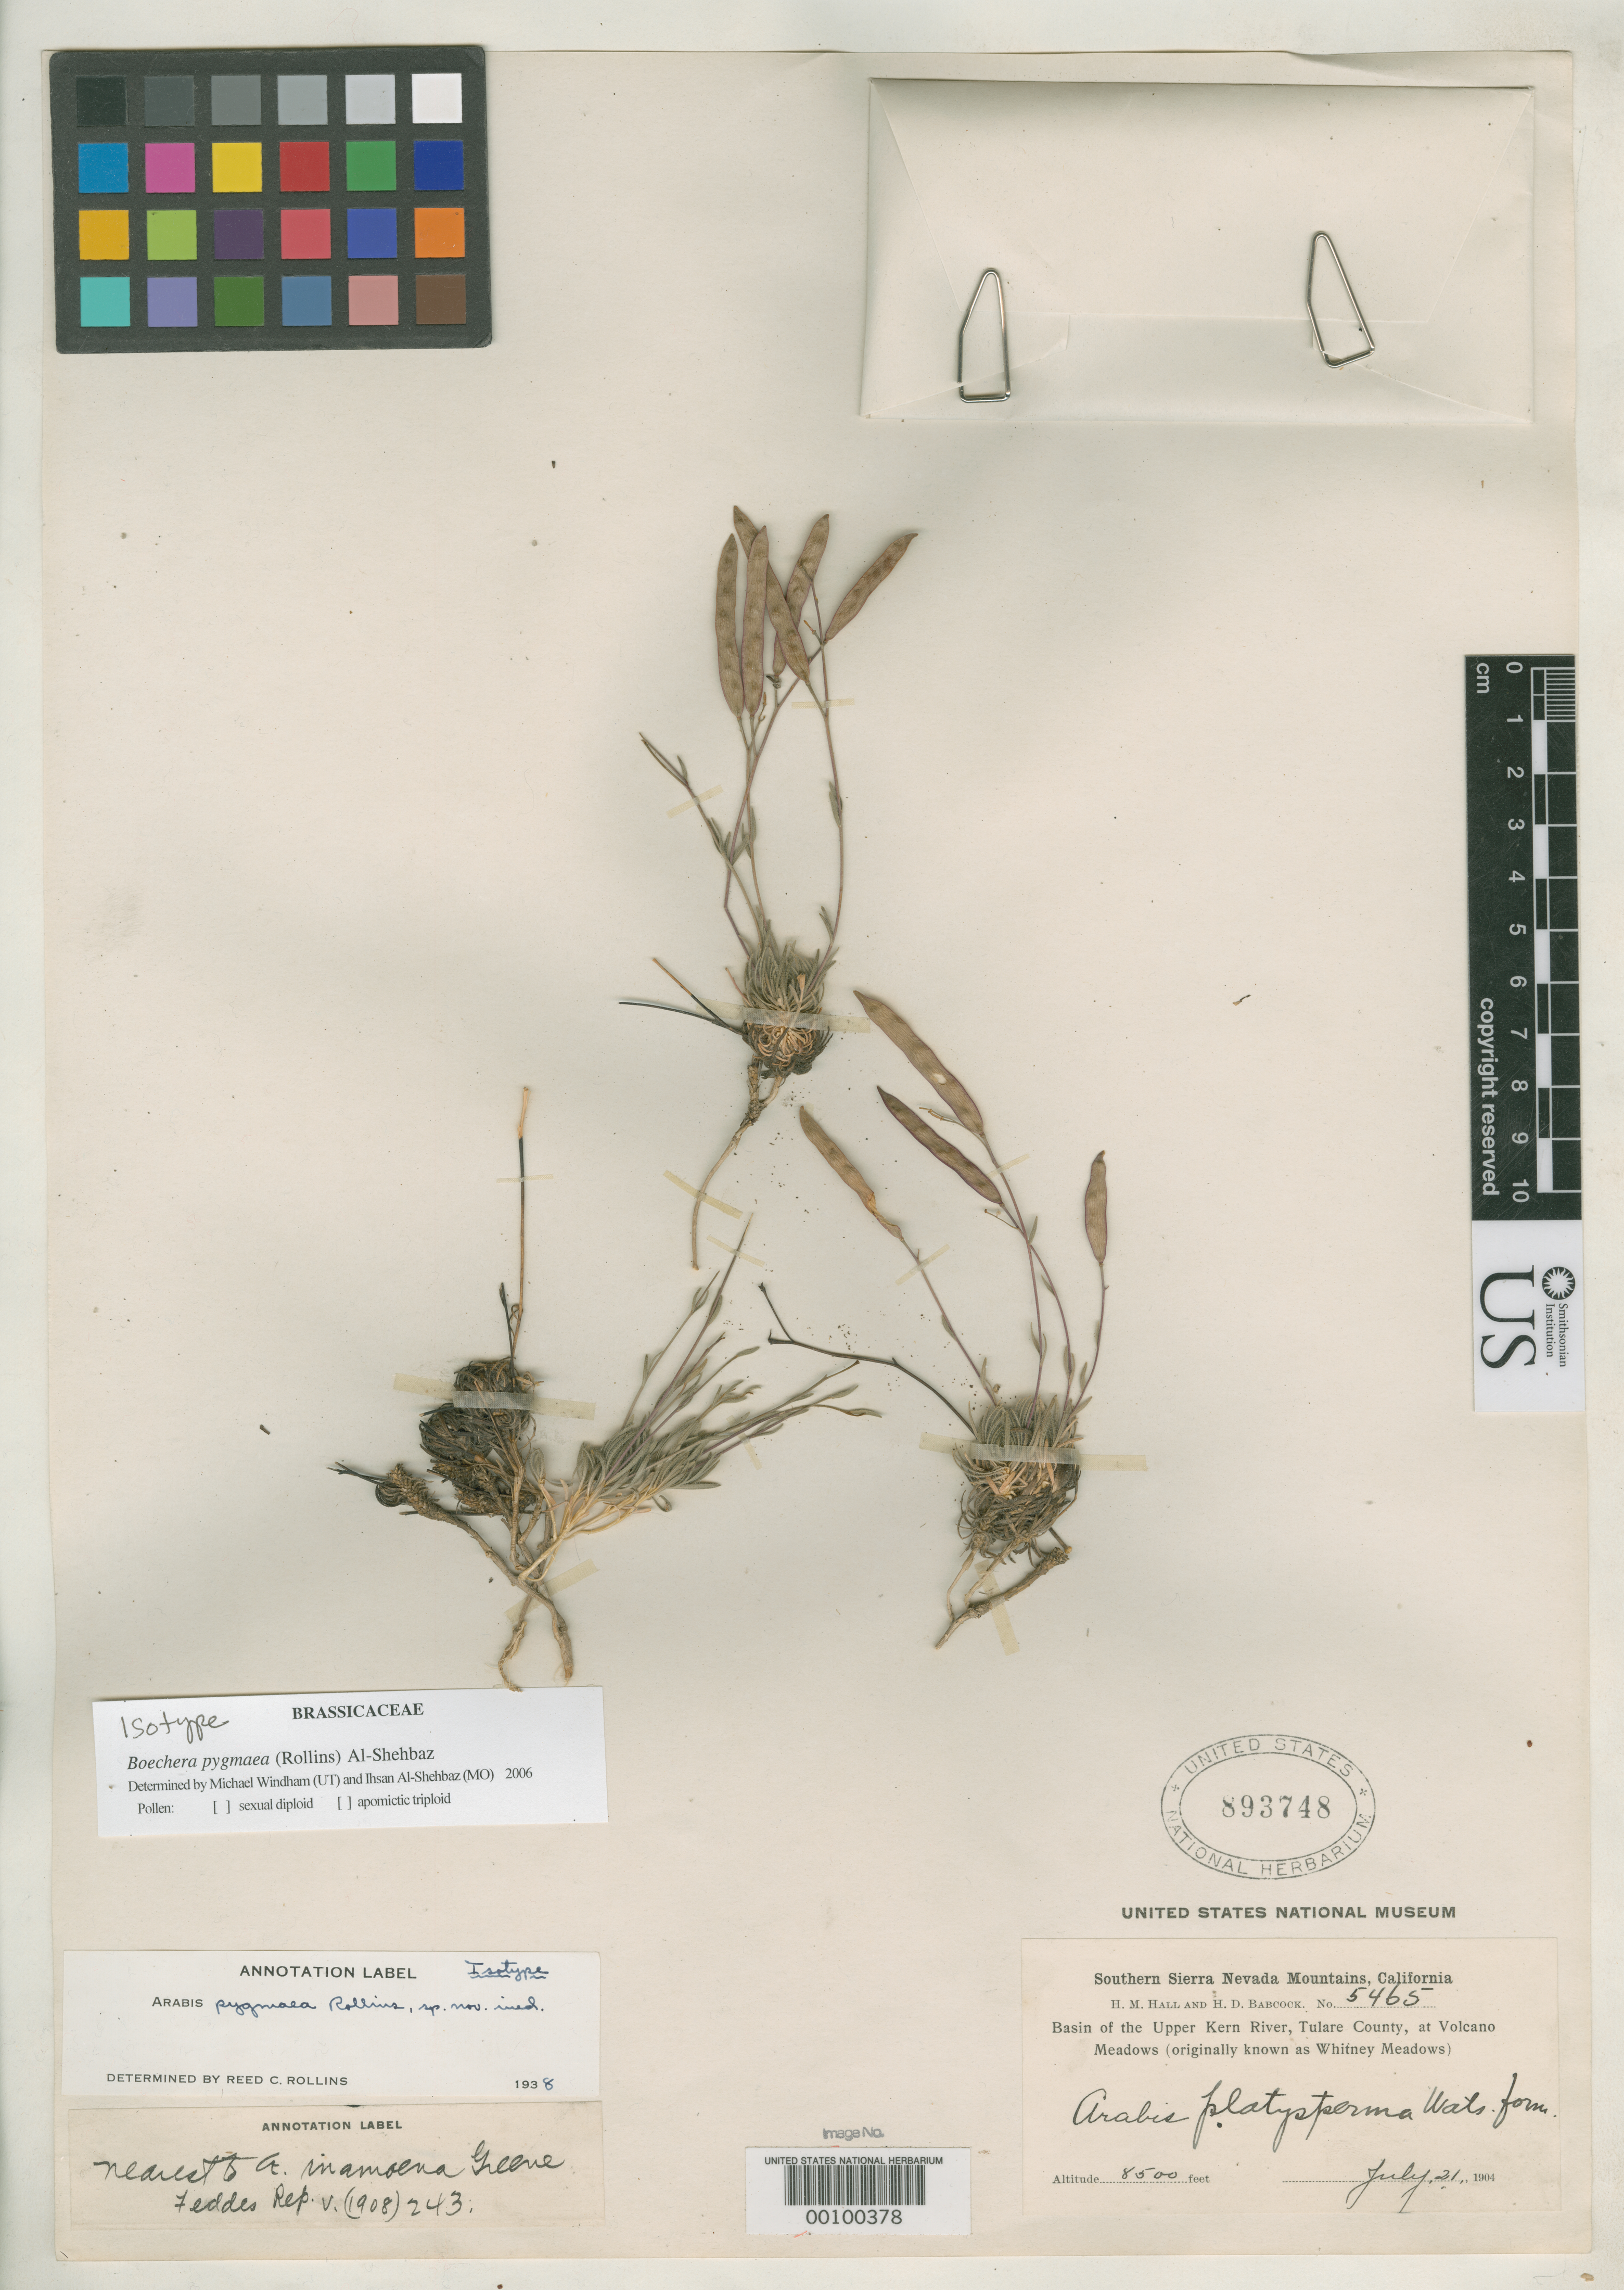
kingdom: Plantae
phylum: Tracheophyta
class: Magnoliopsida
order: Brassicales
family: Brassicaceae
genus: Arabis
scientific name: Arabis pygmaea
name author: Rollins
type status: Isotype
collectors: H. M. Hall & H. Babcock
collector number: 5465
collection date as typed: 21 Jul 1904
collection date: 1904-07-21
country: United States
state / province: California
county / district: Tulare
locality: Basin of upper Kern River, at Volcano Meadows.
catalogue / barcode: US 893748